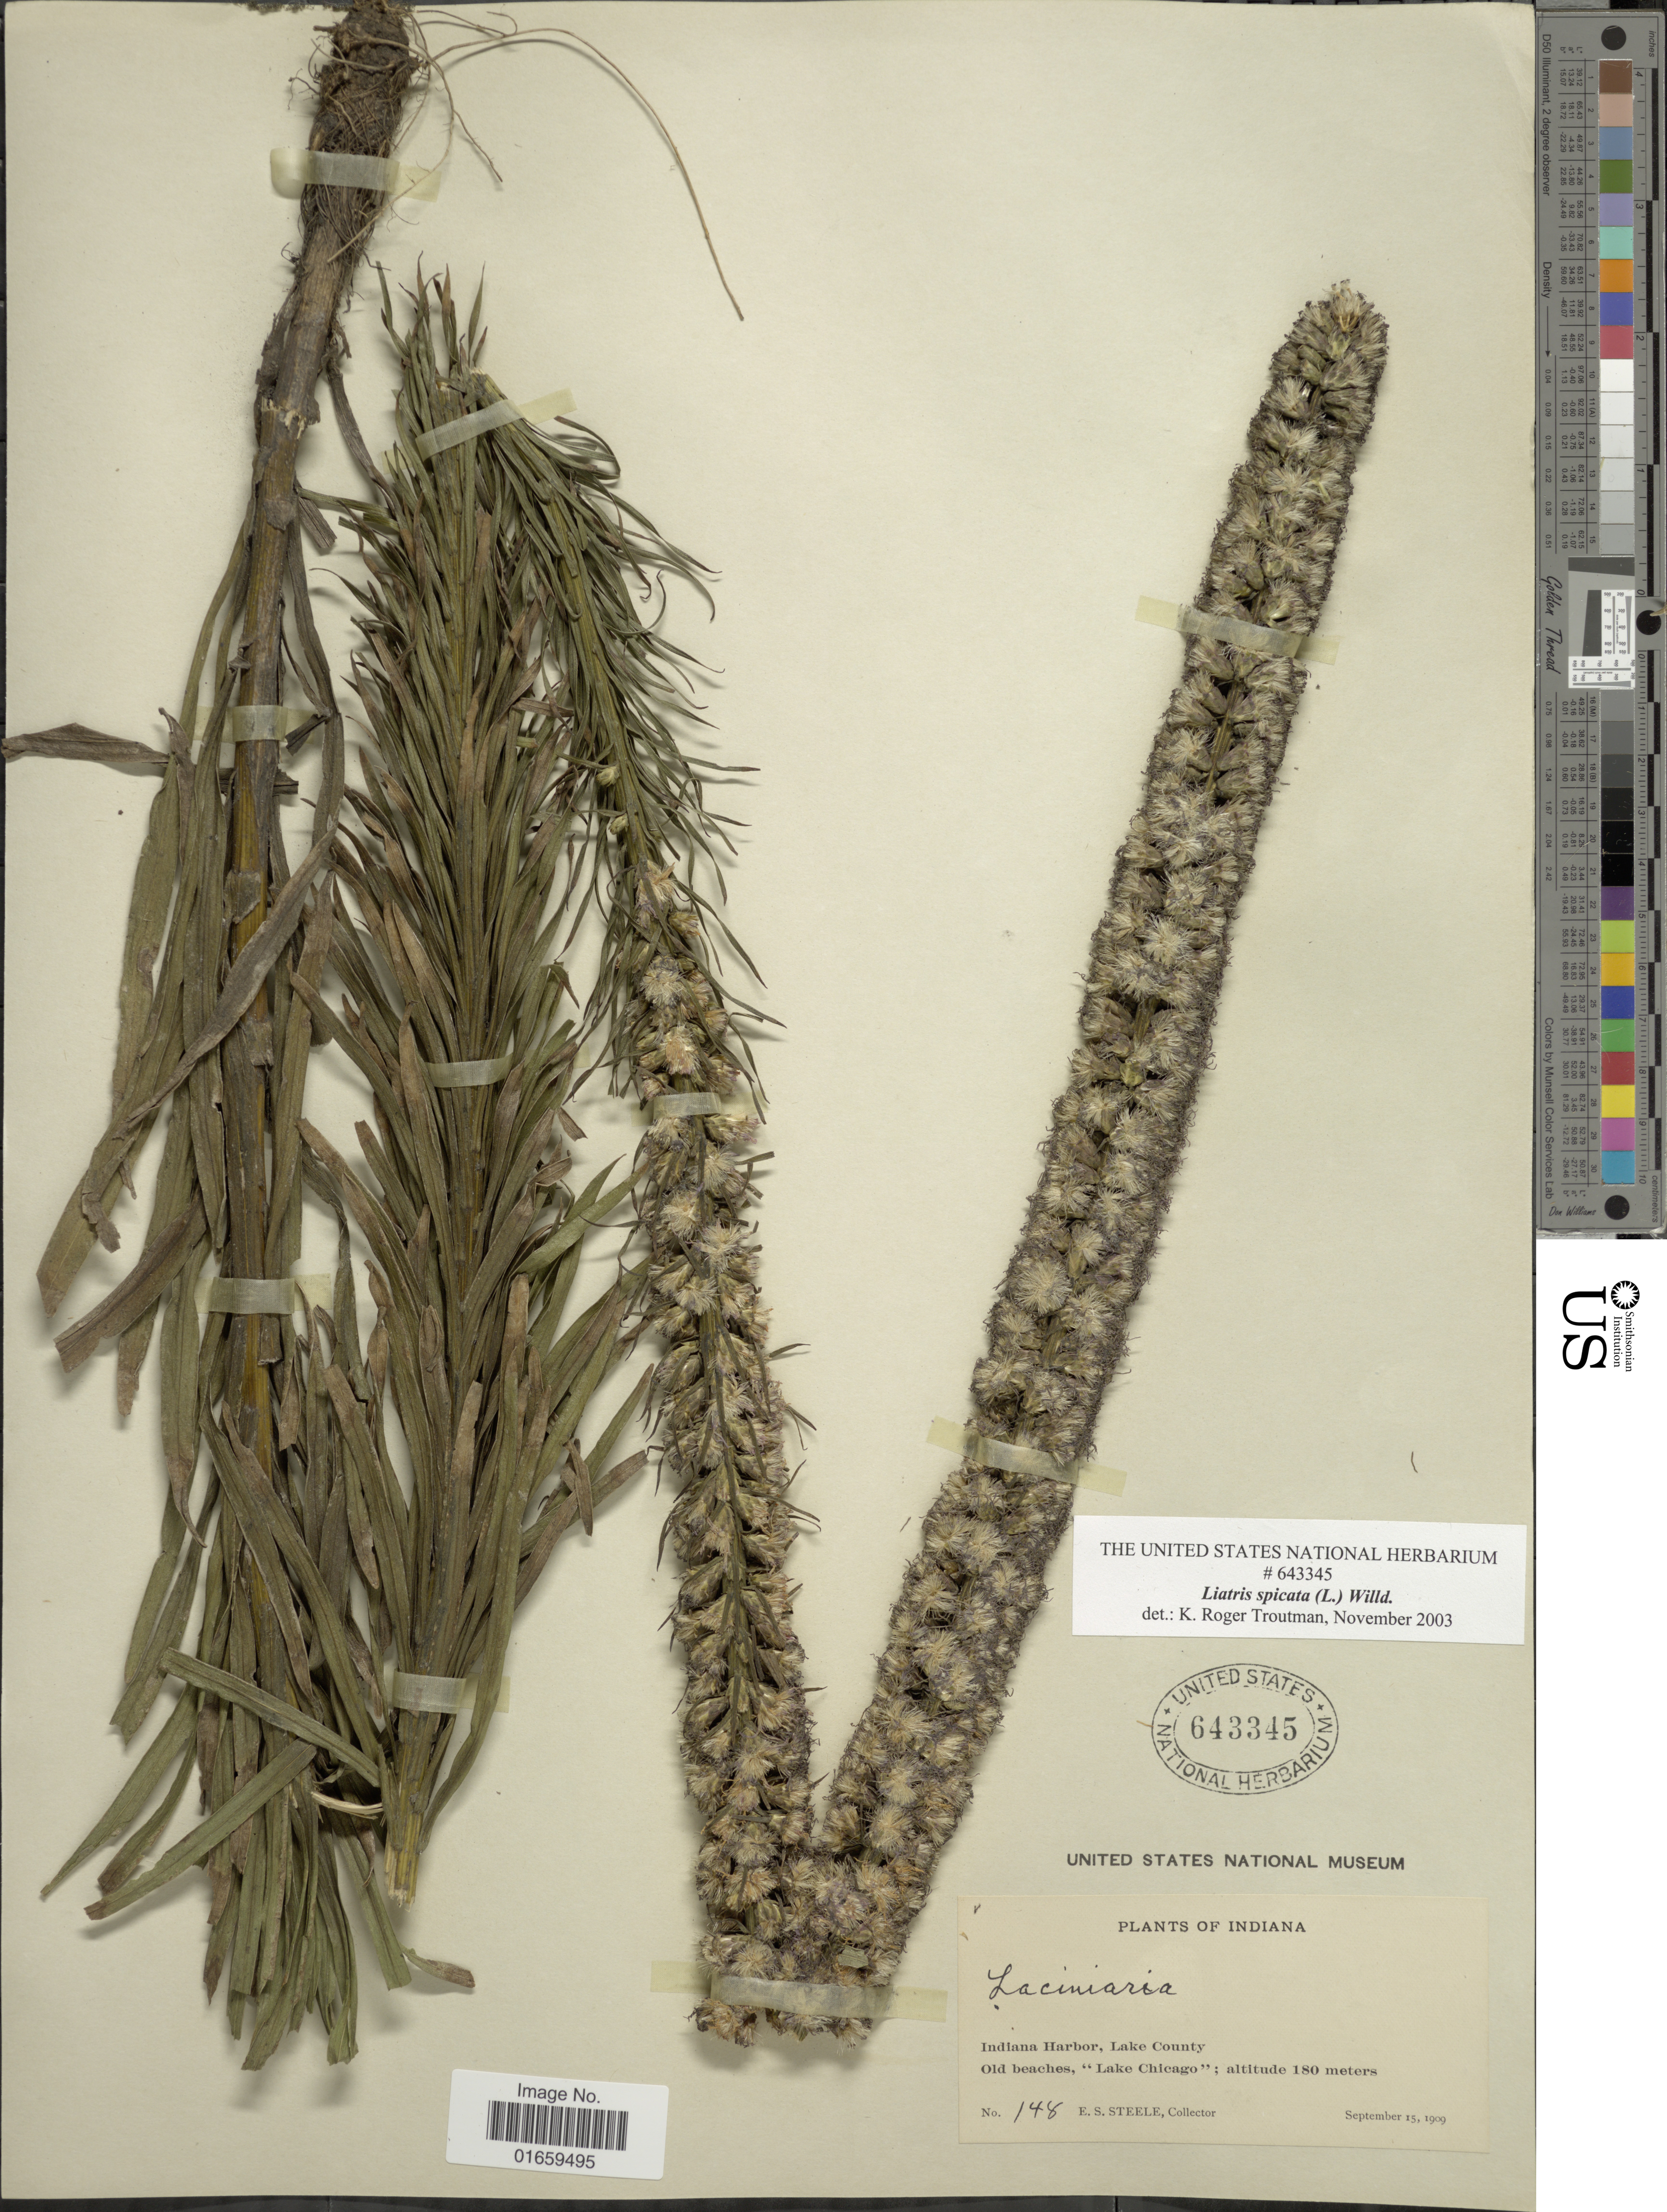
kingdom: Plantae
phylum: Tracheophyta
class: Magnoliopsida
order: Asterales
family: Asteraceae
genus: Liatris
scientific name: Liatris spicata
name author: (L.) Willd.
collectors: E. Steele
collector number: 148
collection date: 1909-09-15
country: United States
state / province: Indiana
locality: Indiana Harbor, Lake County, Old beaches, "Lake Chicago"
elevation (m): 180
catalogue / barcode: US 643345